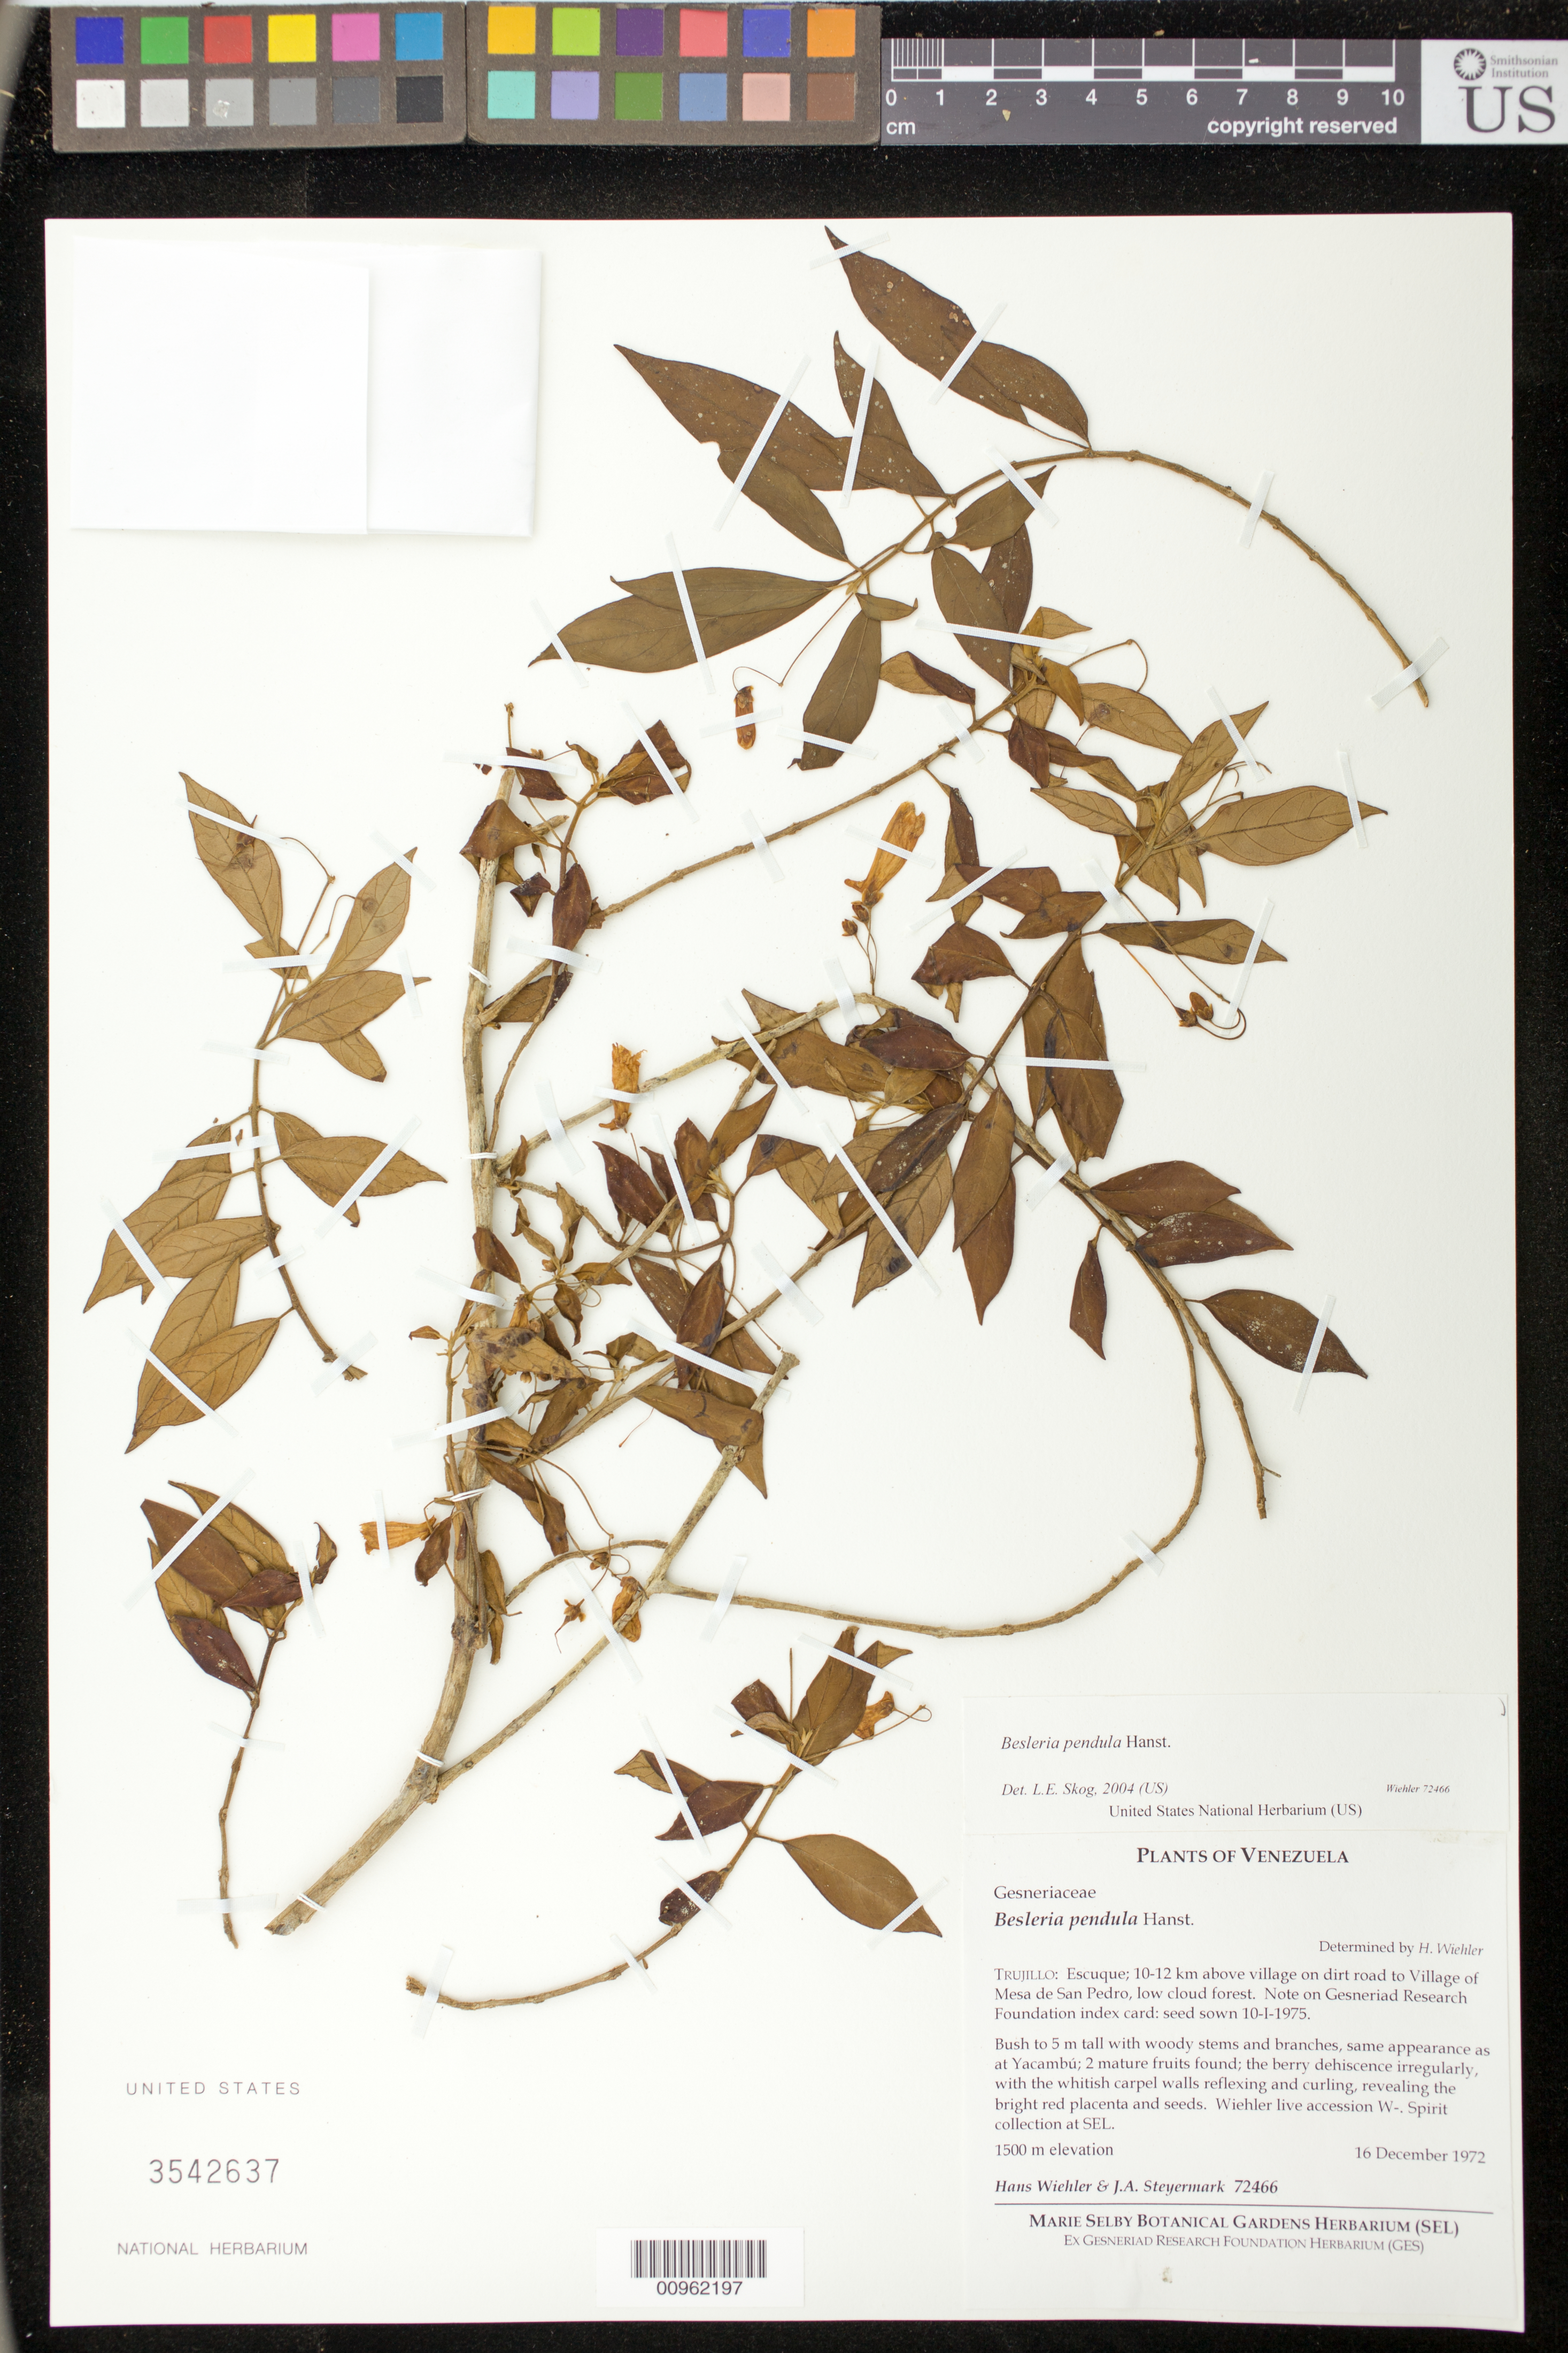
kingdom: Plantae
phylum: Tracheophyta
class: Magnoliopsida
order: Lamiales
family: Gesneriaceae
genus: Besleria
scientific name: Besleria pendula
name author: Hanst.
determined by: Skog, Laurence E.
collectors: H. J. Wiehler & J. Steyermark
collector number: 72466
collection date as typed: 16 Dec 1972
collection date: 1972-12-16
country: Venezuela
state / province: Trujillo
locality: Trujillo: Escuque; 10-12 km above village on dirt road to Village of Mesa de San Pedro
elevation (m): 1500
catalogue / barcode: US 3542637